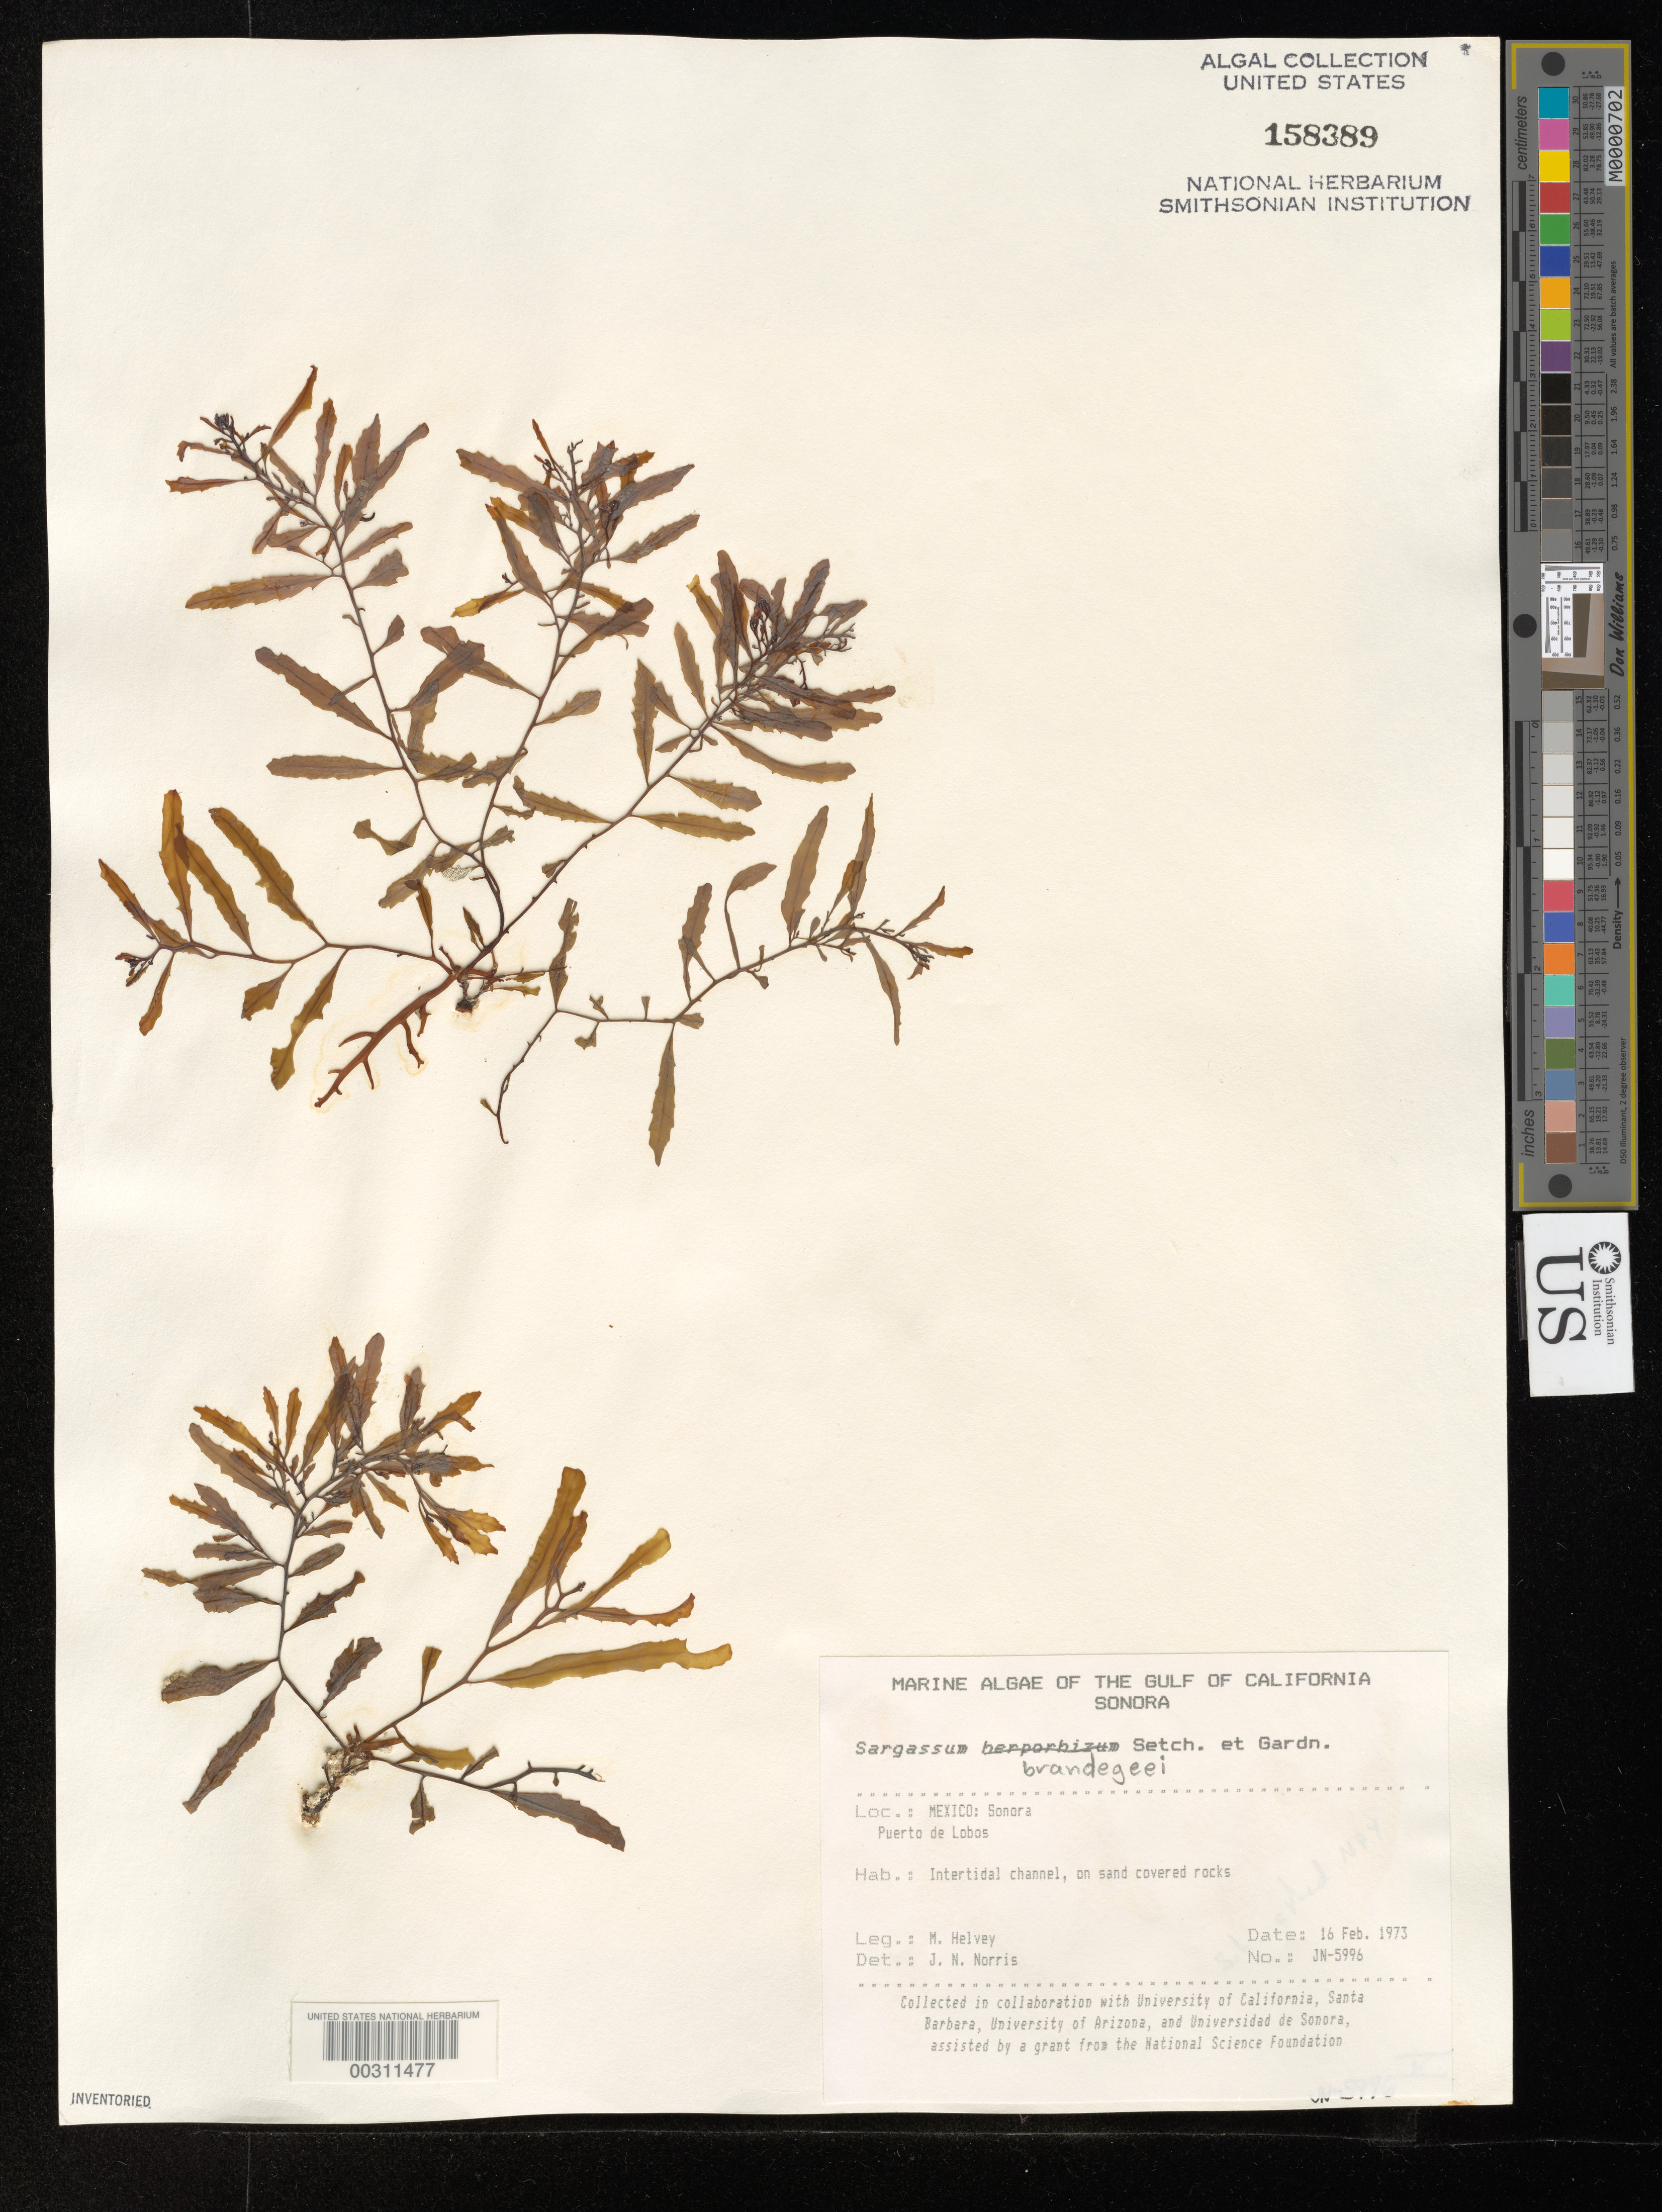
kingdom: Chromista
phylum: Ochrophyta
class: Phaeophyceae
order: Fucales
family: Sargassaceae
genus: Sargassum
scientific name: Sargassum herporhizum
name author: Setch. & N.L. Gardner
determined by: Norris, James N.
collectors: M. Helvey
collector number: Jn-5996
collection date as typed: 16 Feb 1973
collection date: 1973-02-16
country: Mexico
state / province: Sonora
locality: Puerto de lobos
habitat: Intertidal channel, on sand covered rocks.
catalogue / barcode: US 158389